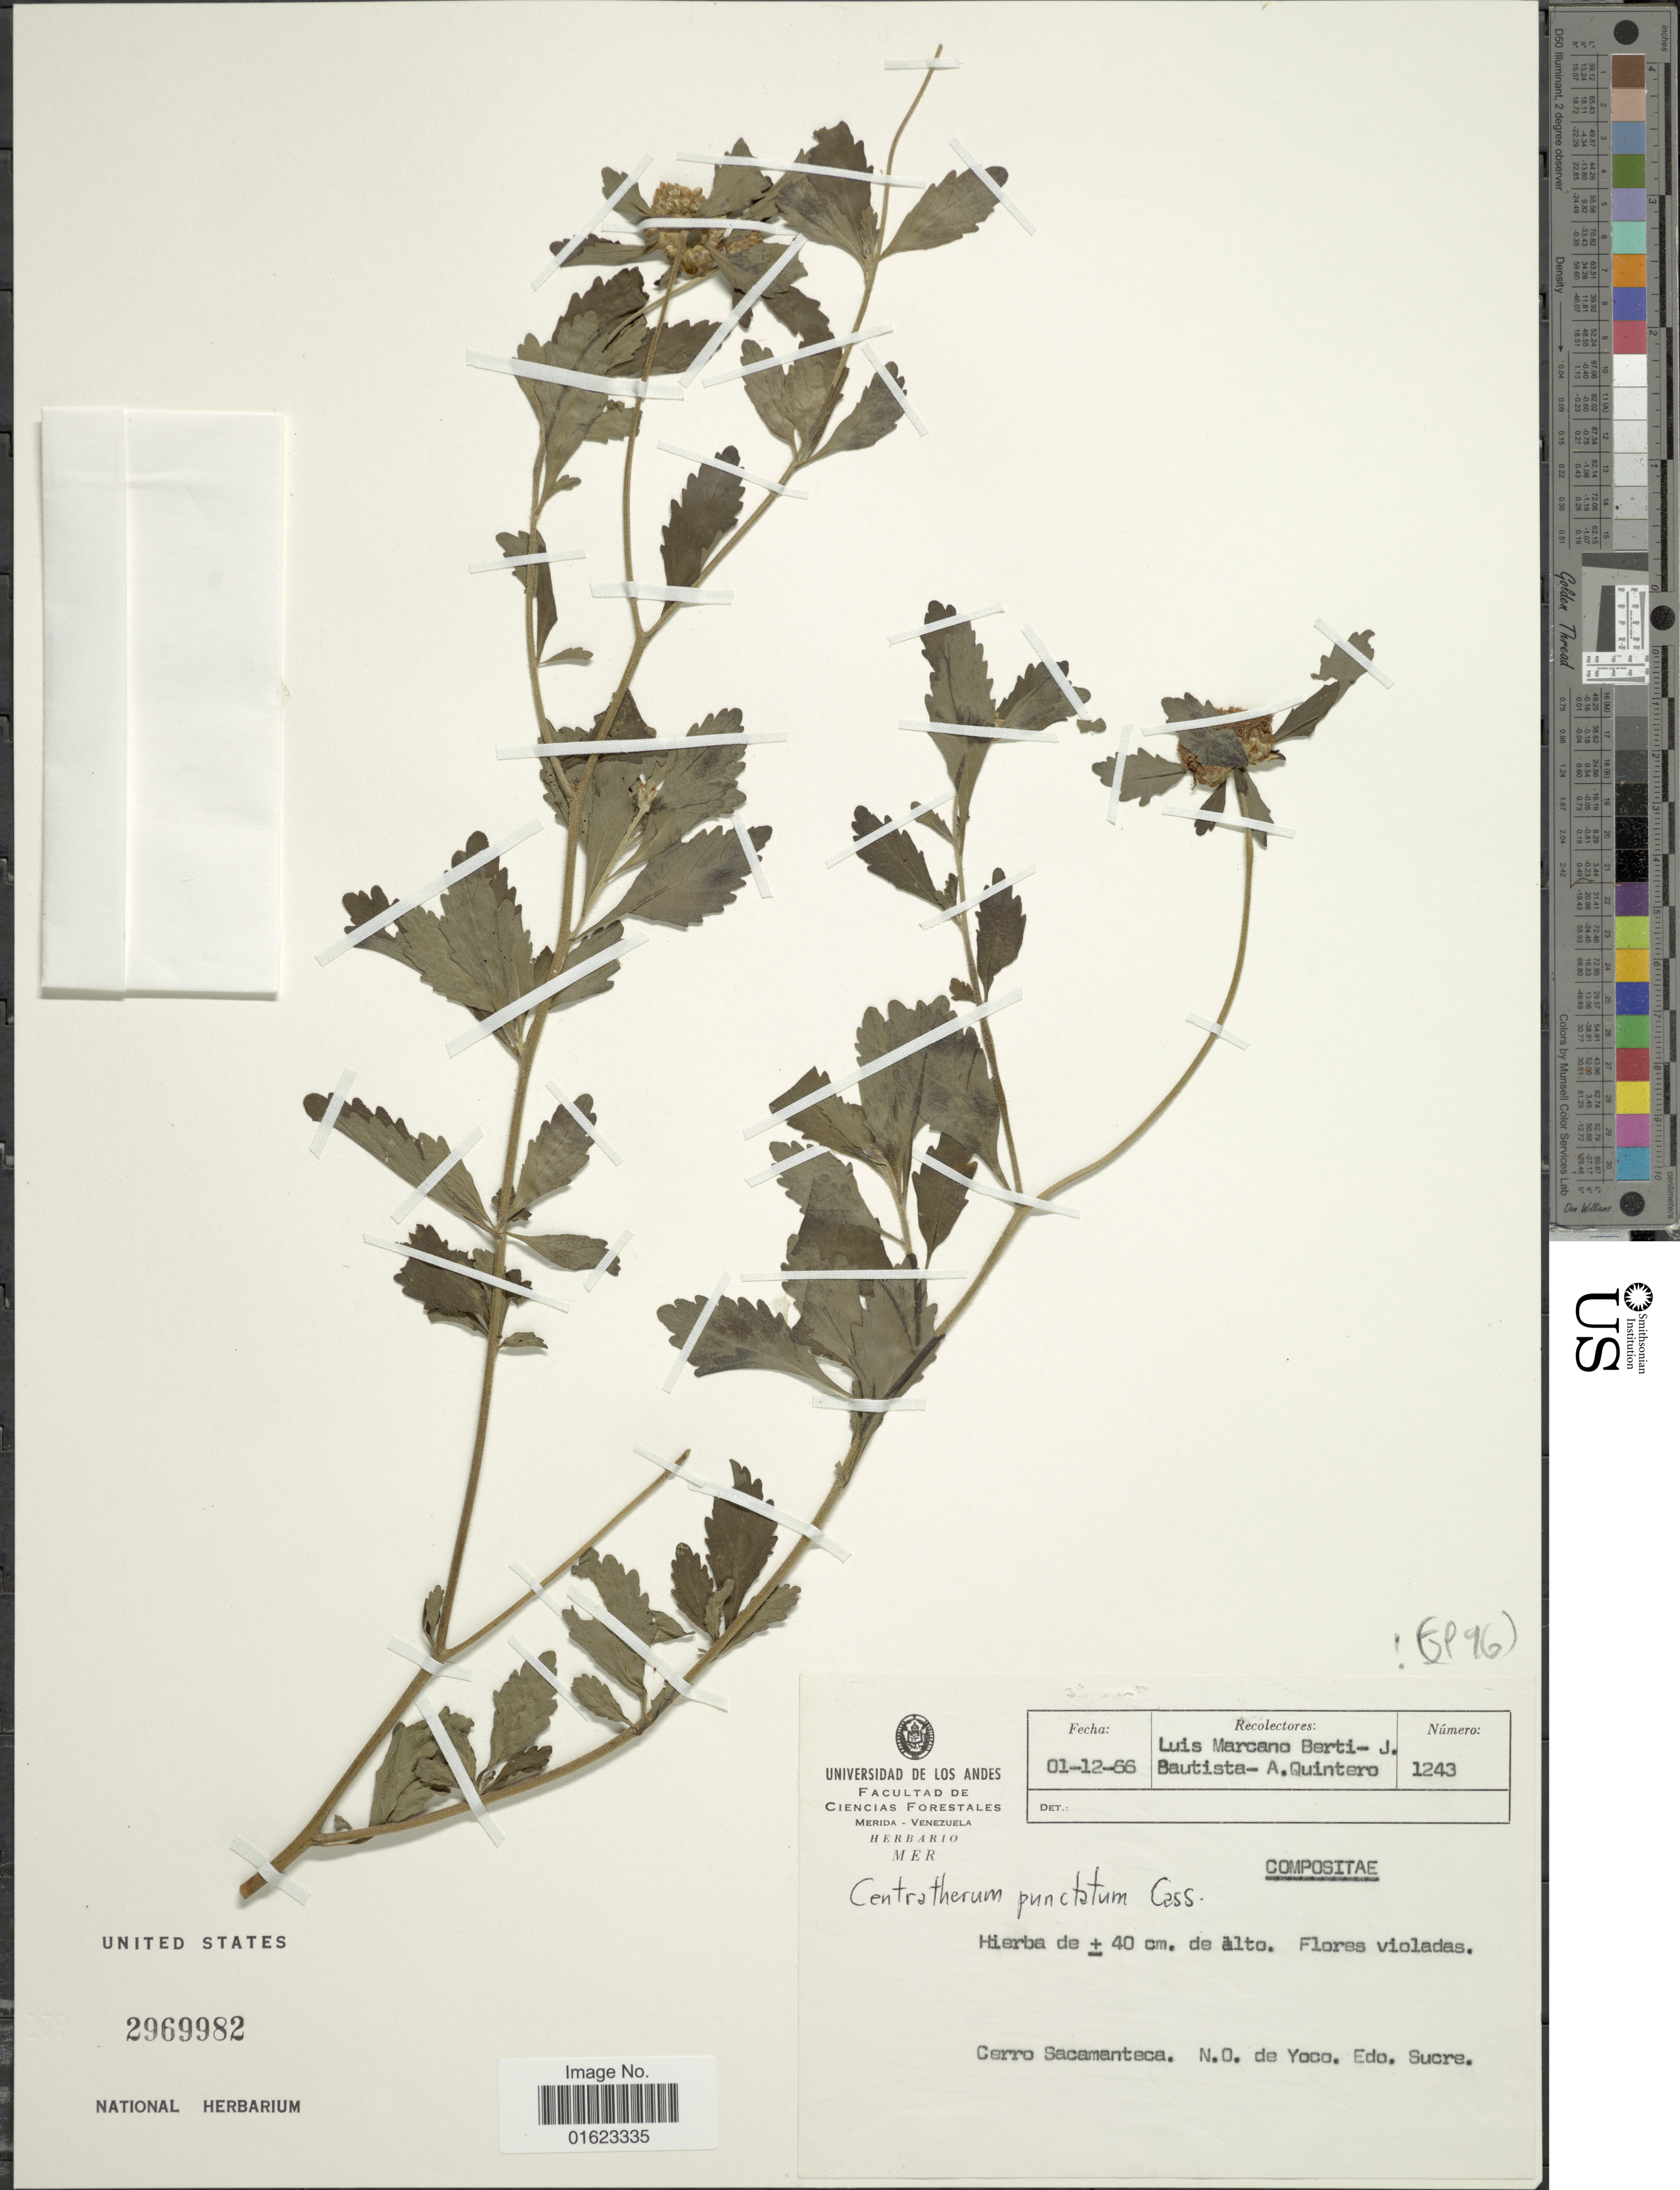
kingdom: Plantae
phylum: Tracheophyta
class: Magnoliopsida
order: Asterales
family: Asteraceae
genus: Centratherum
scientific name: Centratherum punctatum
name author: Cass.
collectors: L. Marcano-Berti, J. A. Bautista B. & A. Quintero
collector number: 1243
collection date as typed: Transcribed d/m/y: 1/12/66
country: Venezuela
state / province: Sucre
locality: Cerro Sacamanteco. N.O. de Yoco, Edo. Sucre.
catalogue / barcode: US 2969982